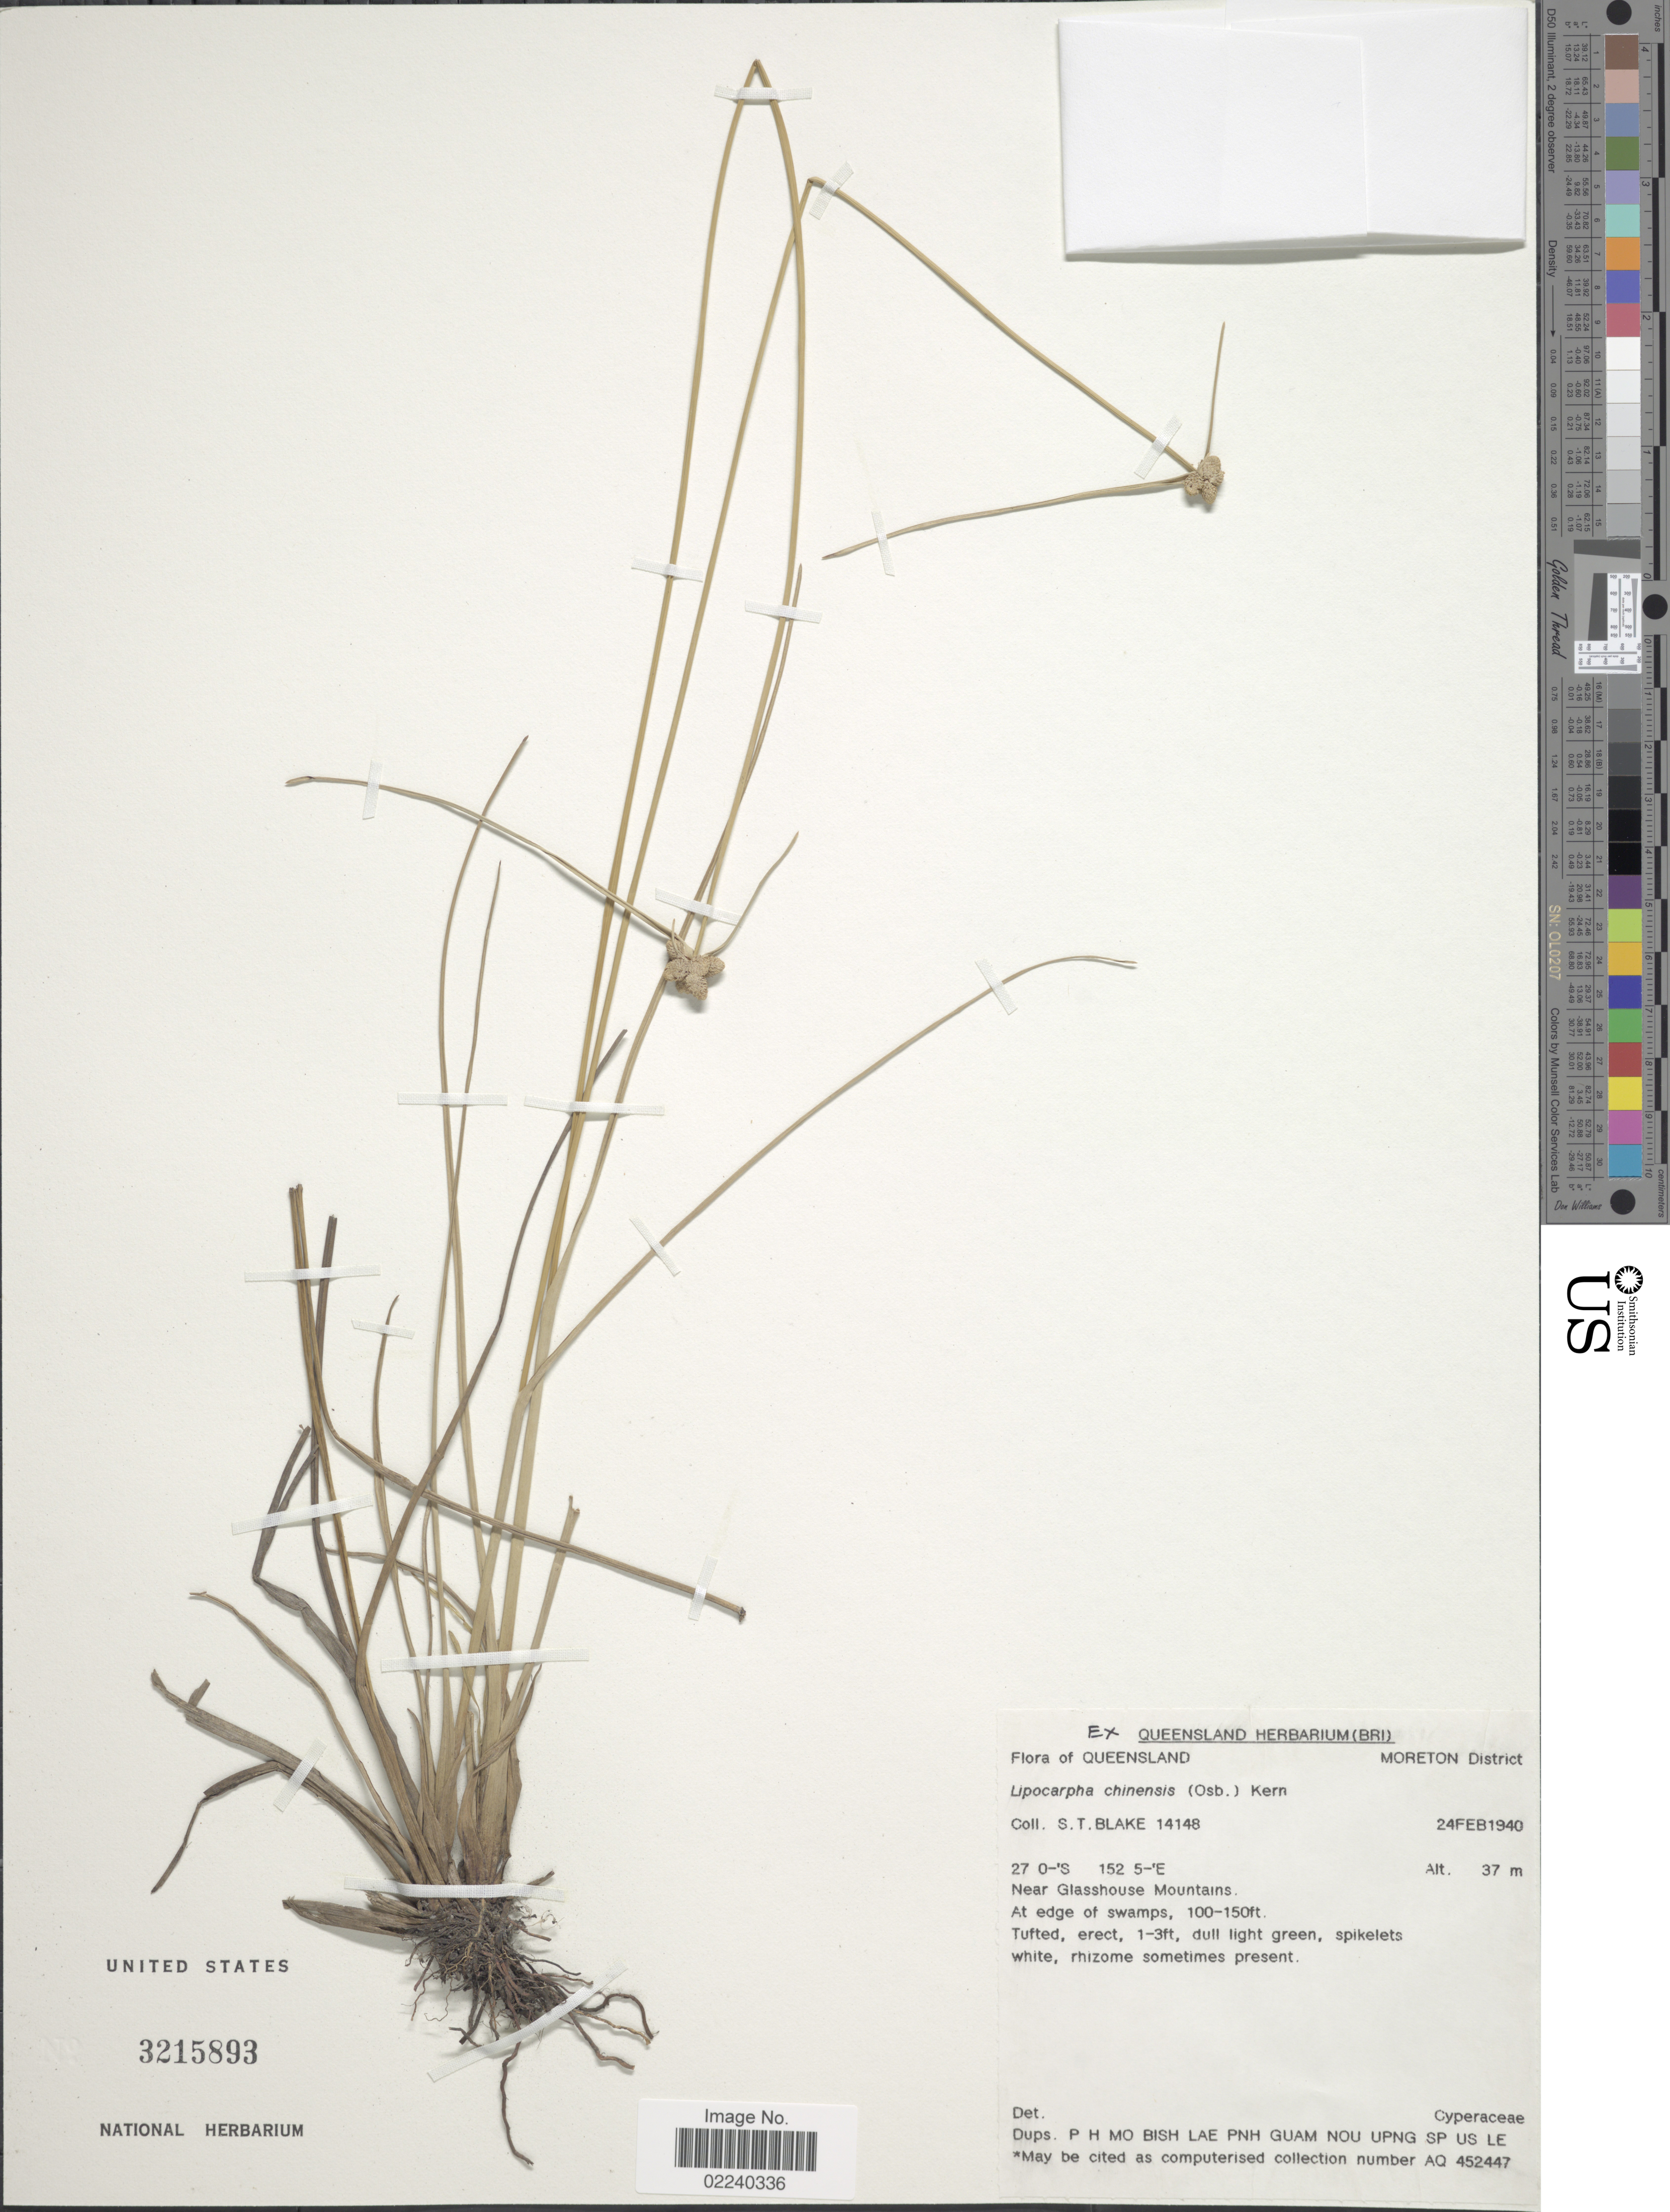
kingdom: Plantae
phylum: Tracheophyta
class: Liliopsida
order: Poales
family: Cyperaceae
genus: Cyperus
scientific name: Cyperus albescens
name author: (Steud.) Larridon & Govaerts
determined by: Strong, M. T., (US), Smithsonian Institution - National Museum of Natural History (UNITED STATES)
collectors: S. T. Blake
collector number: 14148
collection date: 1940-02-24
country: Australia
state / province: Queensland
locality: Moreton District, Near Glasshouse Mountains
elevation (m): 37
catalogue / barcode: US 3215893